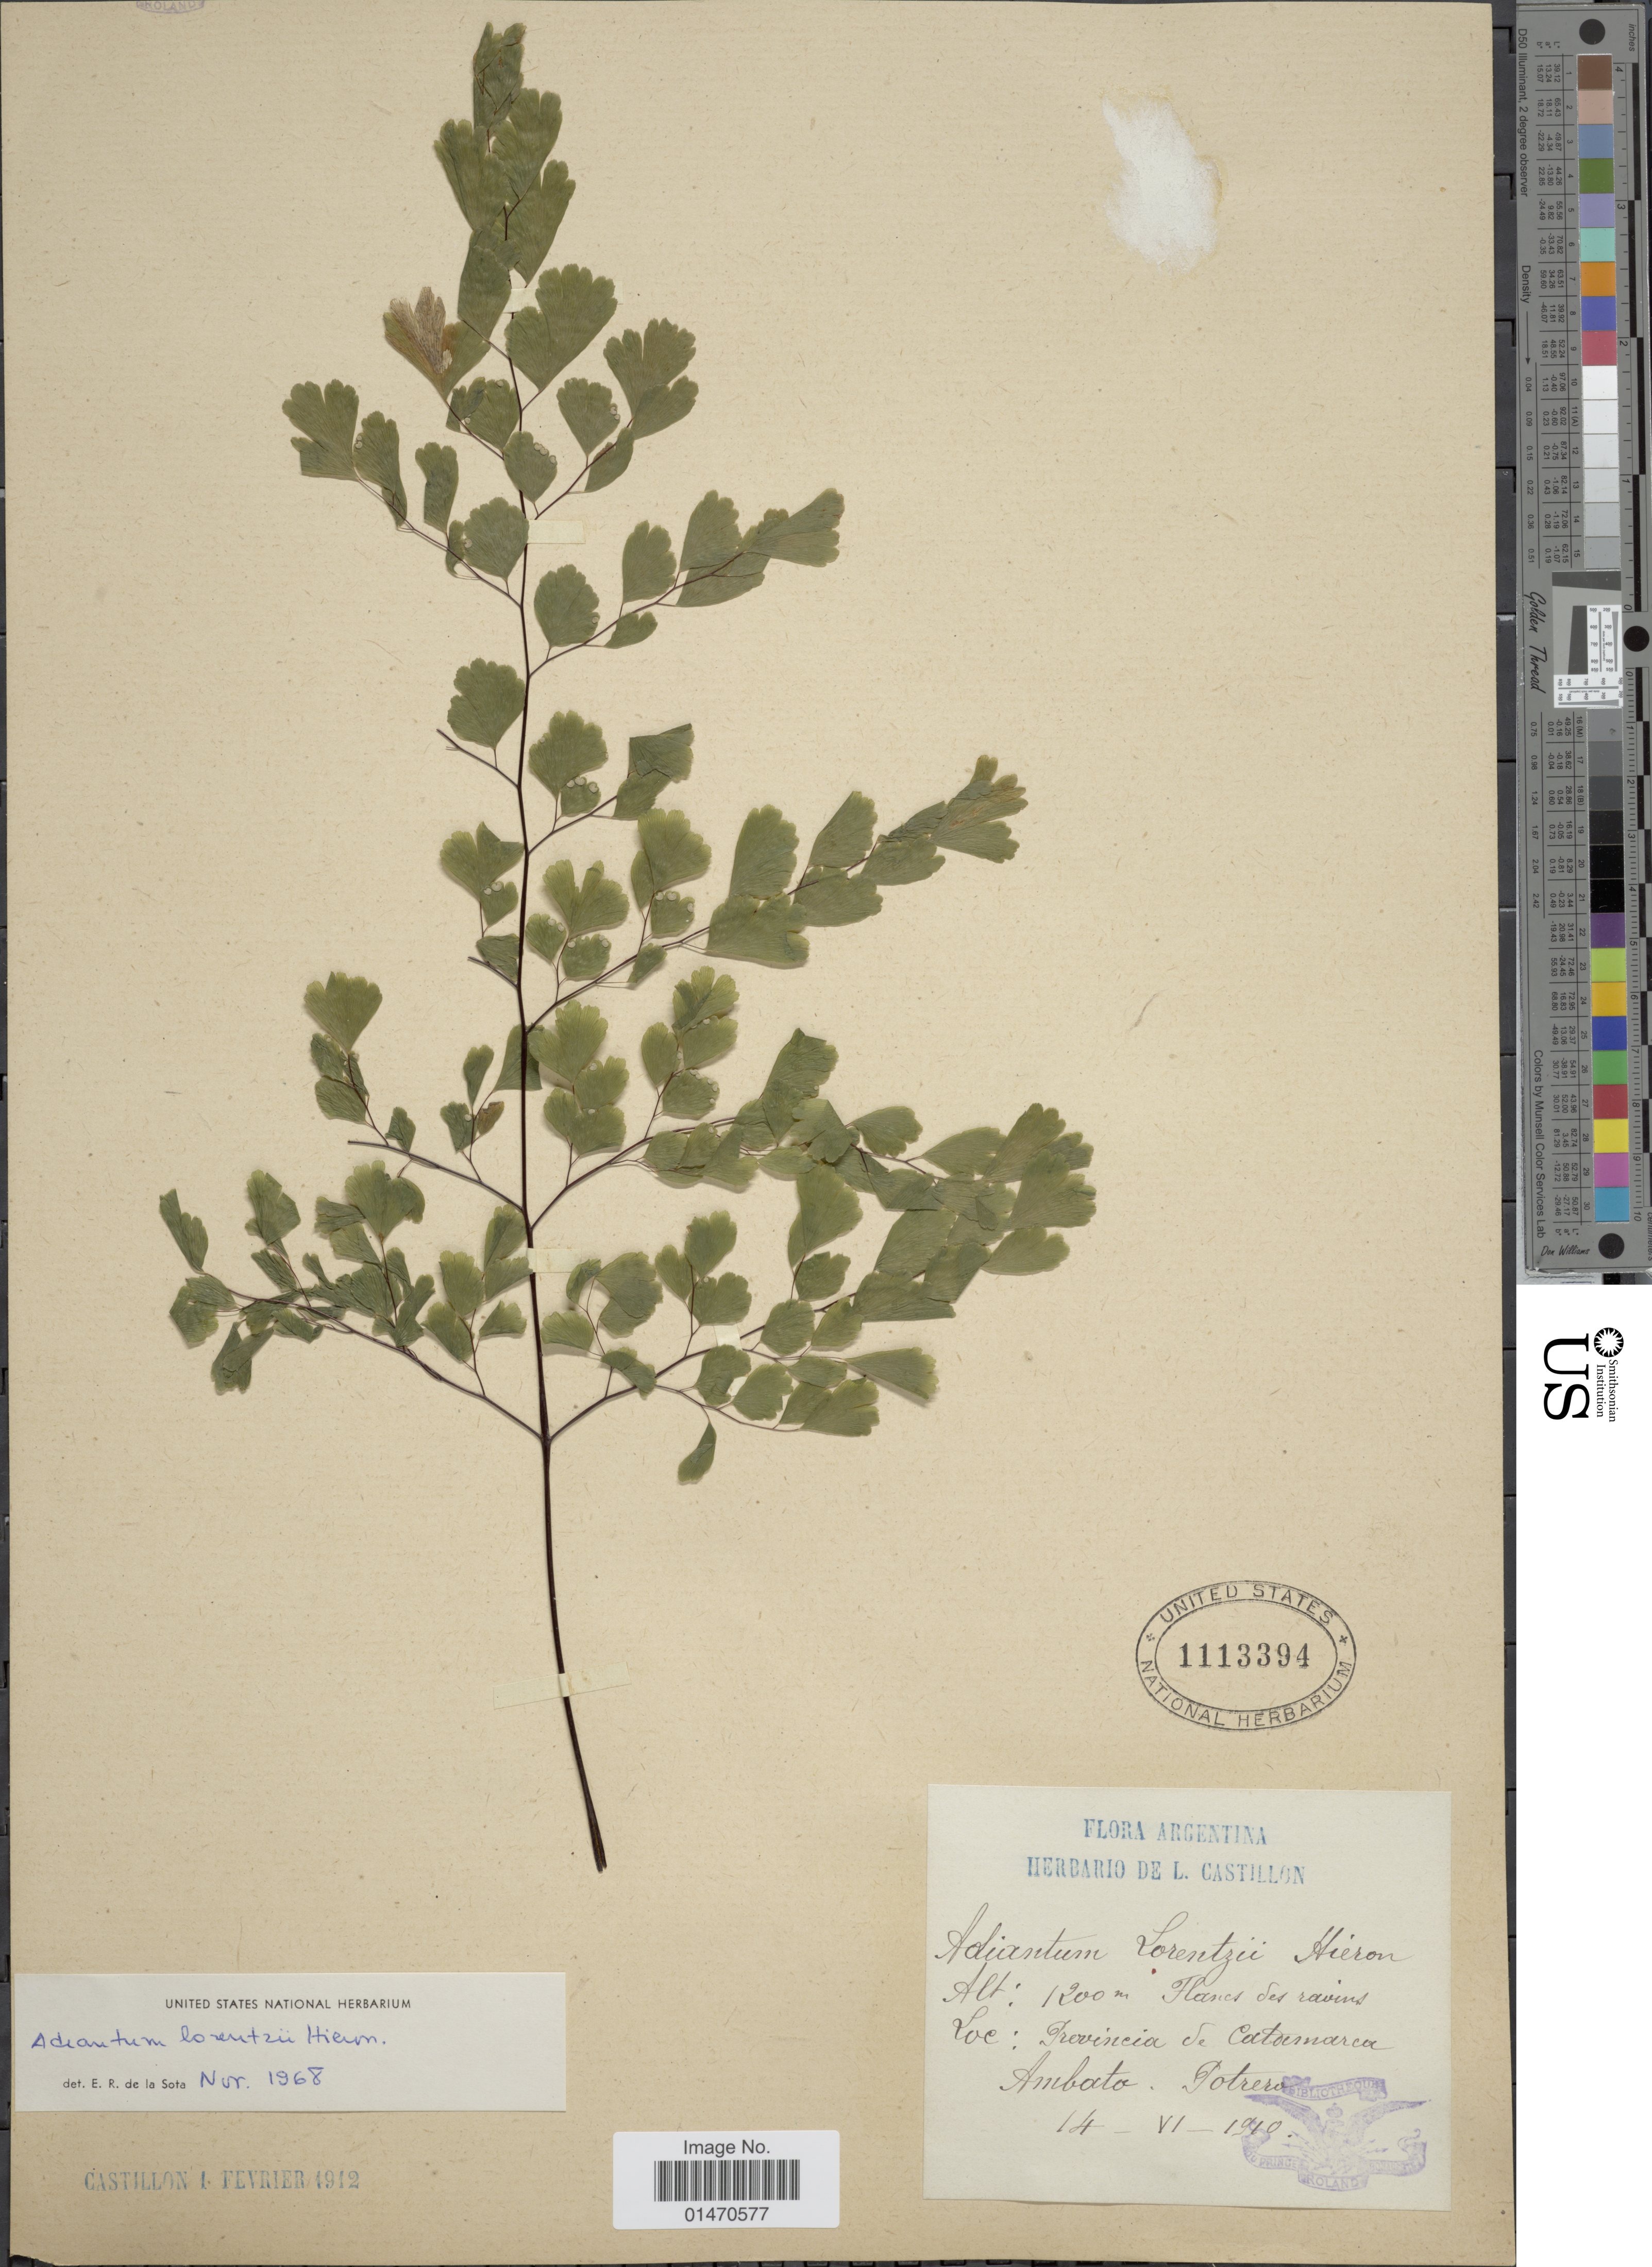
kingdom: Plantae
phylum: Tracheophyta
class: Polypodiopsida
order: Polypodiales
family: Pteridaceae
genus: Adiantum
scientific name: Adiantum lorentzii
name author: Hieron.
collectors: ex herb. de L. Castillon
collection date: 1910-06-14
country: Argentina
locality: Ambato Potrero.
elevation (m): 1200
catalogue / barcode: US 1113394